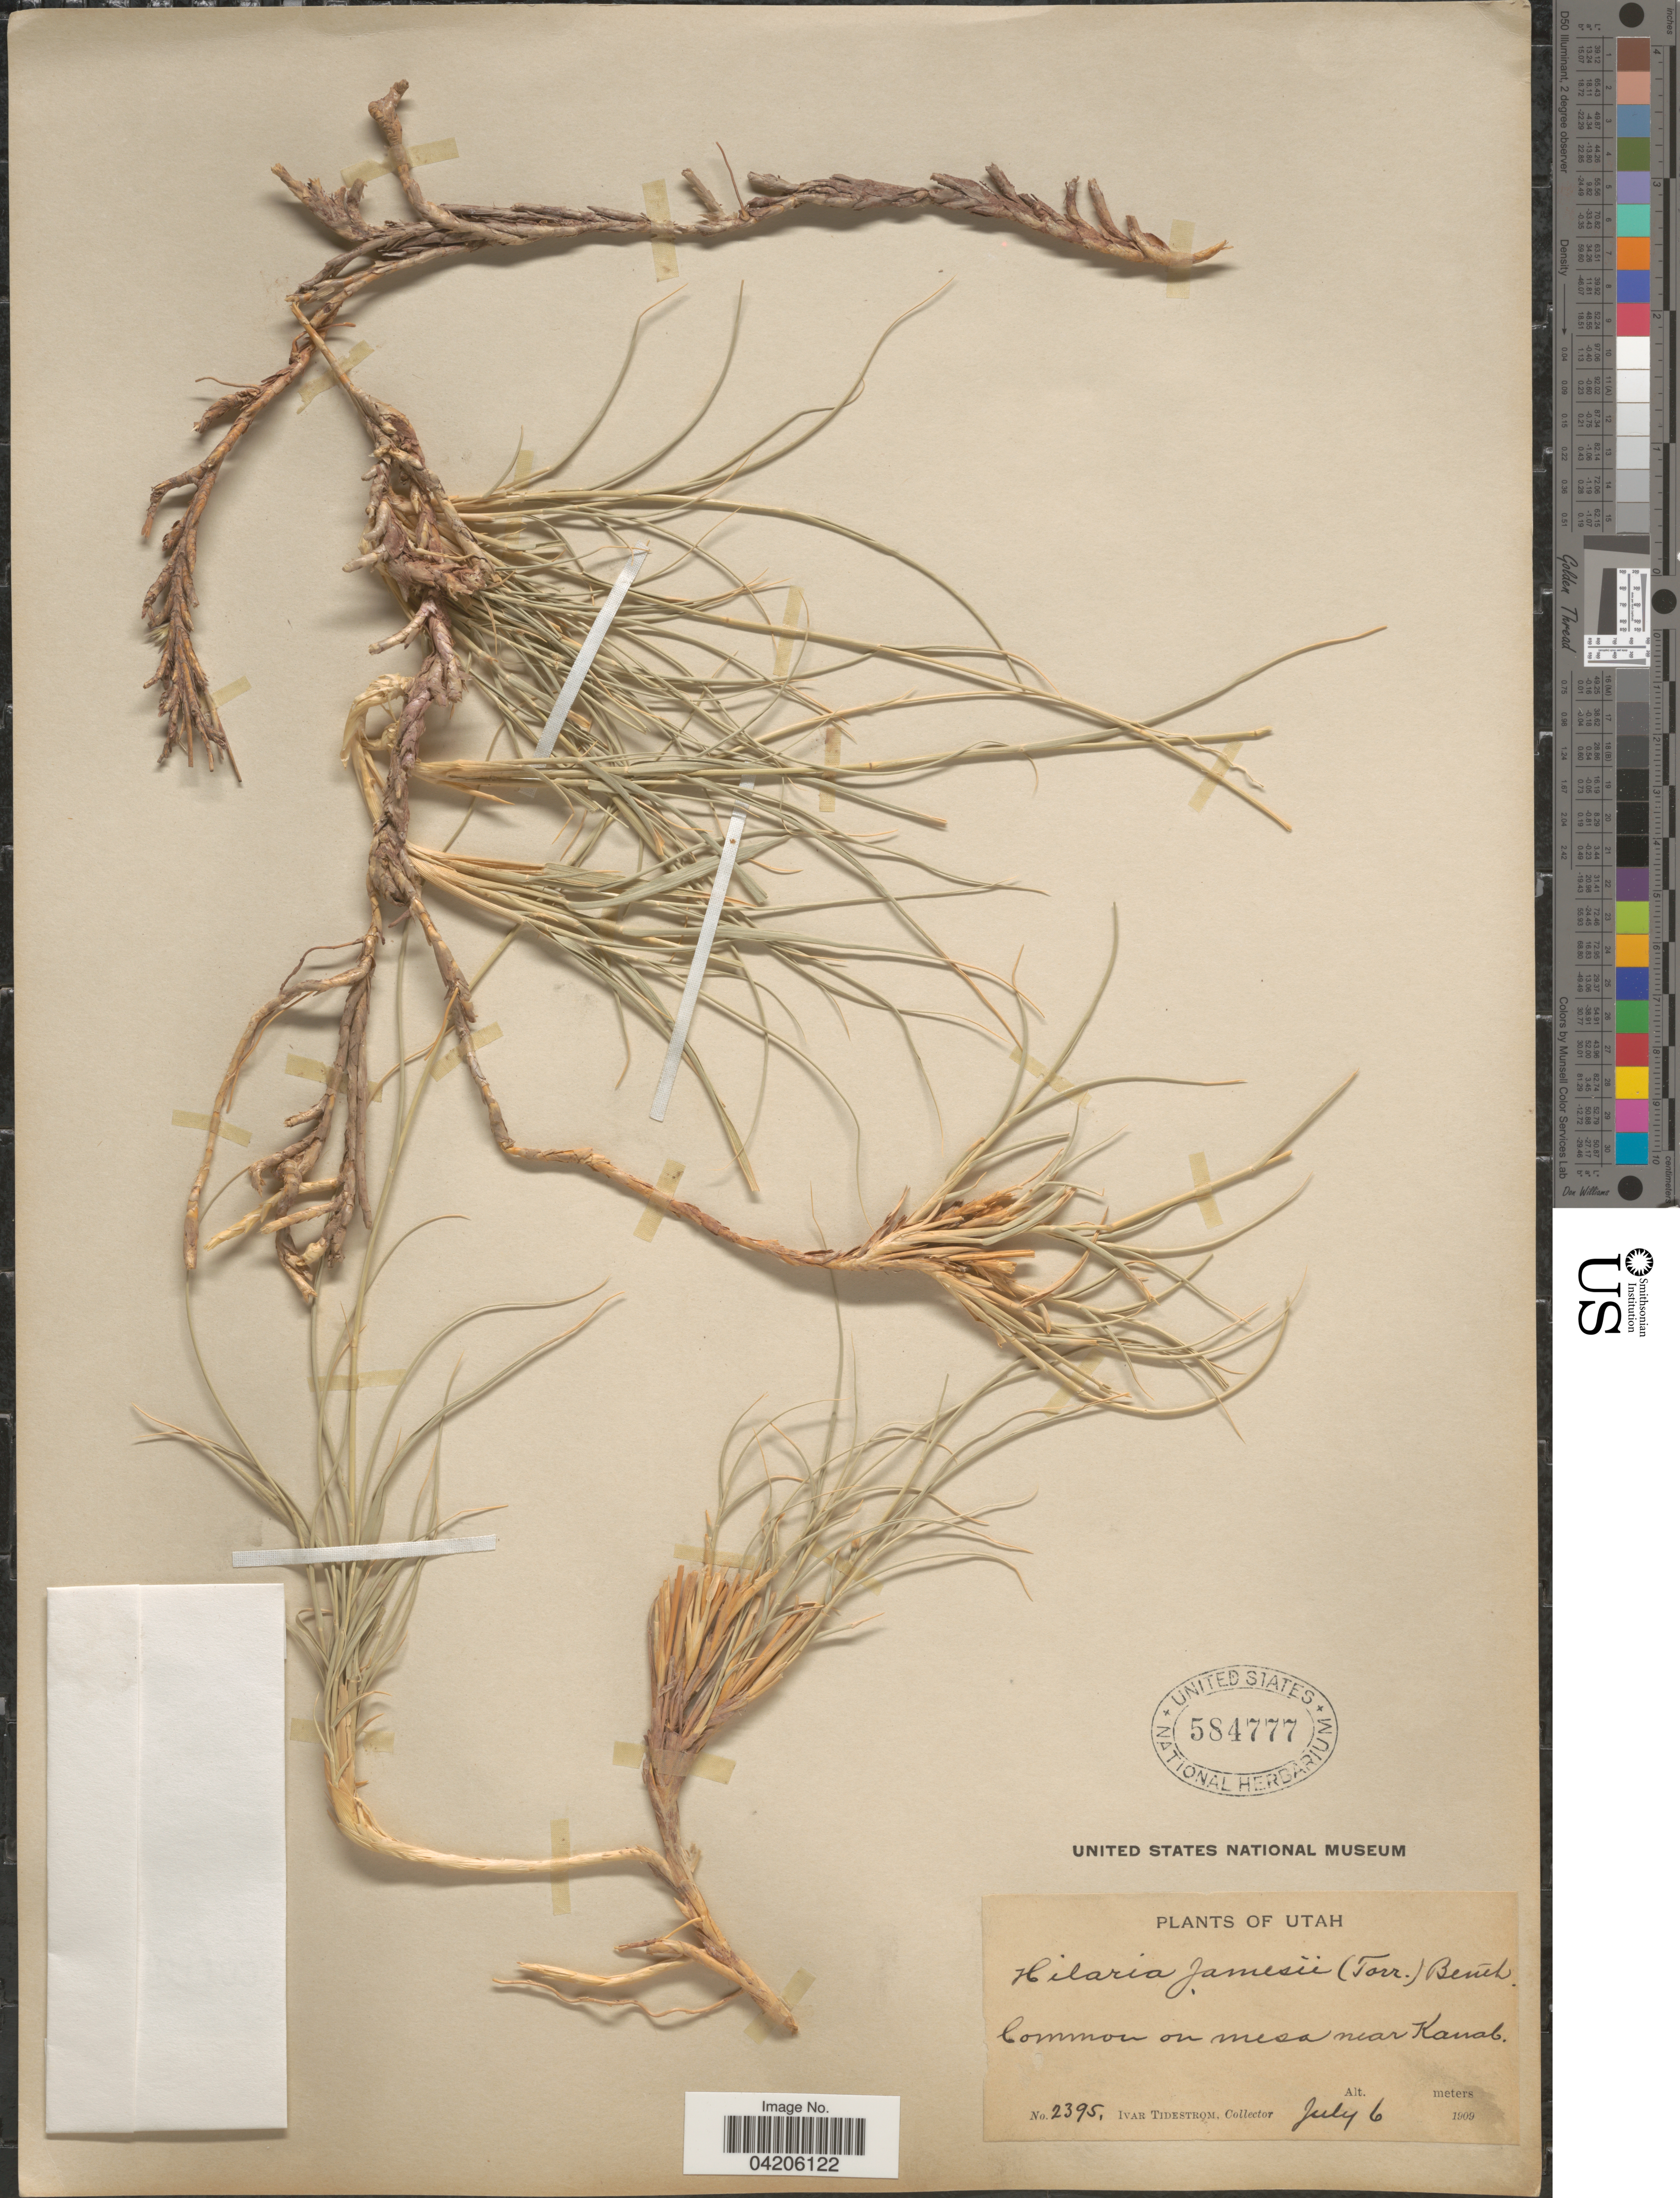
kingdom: Plantae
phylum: Tracheophyta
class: Liliopsida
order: Poales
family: Poaceae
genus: Hilaria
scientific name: Hilaria jamesii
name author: (Torr.) Benth.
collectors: I. F. Tidestrom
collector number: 2395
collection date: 1909-07-06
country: United States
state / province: Utah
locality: On mesa near Kanab.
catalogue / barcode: US 584777